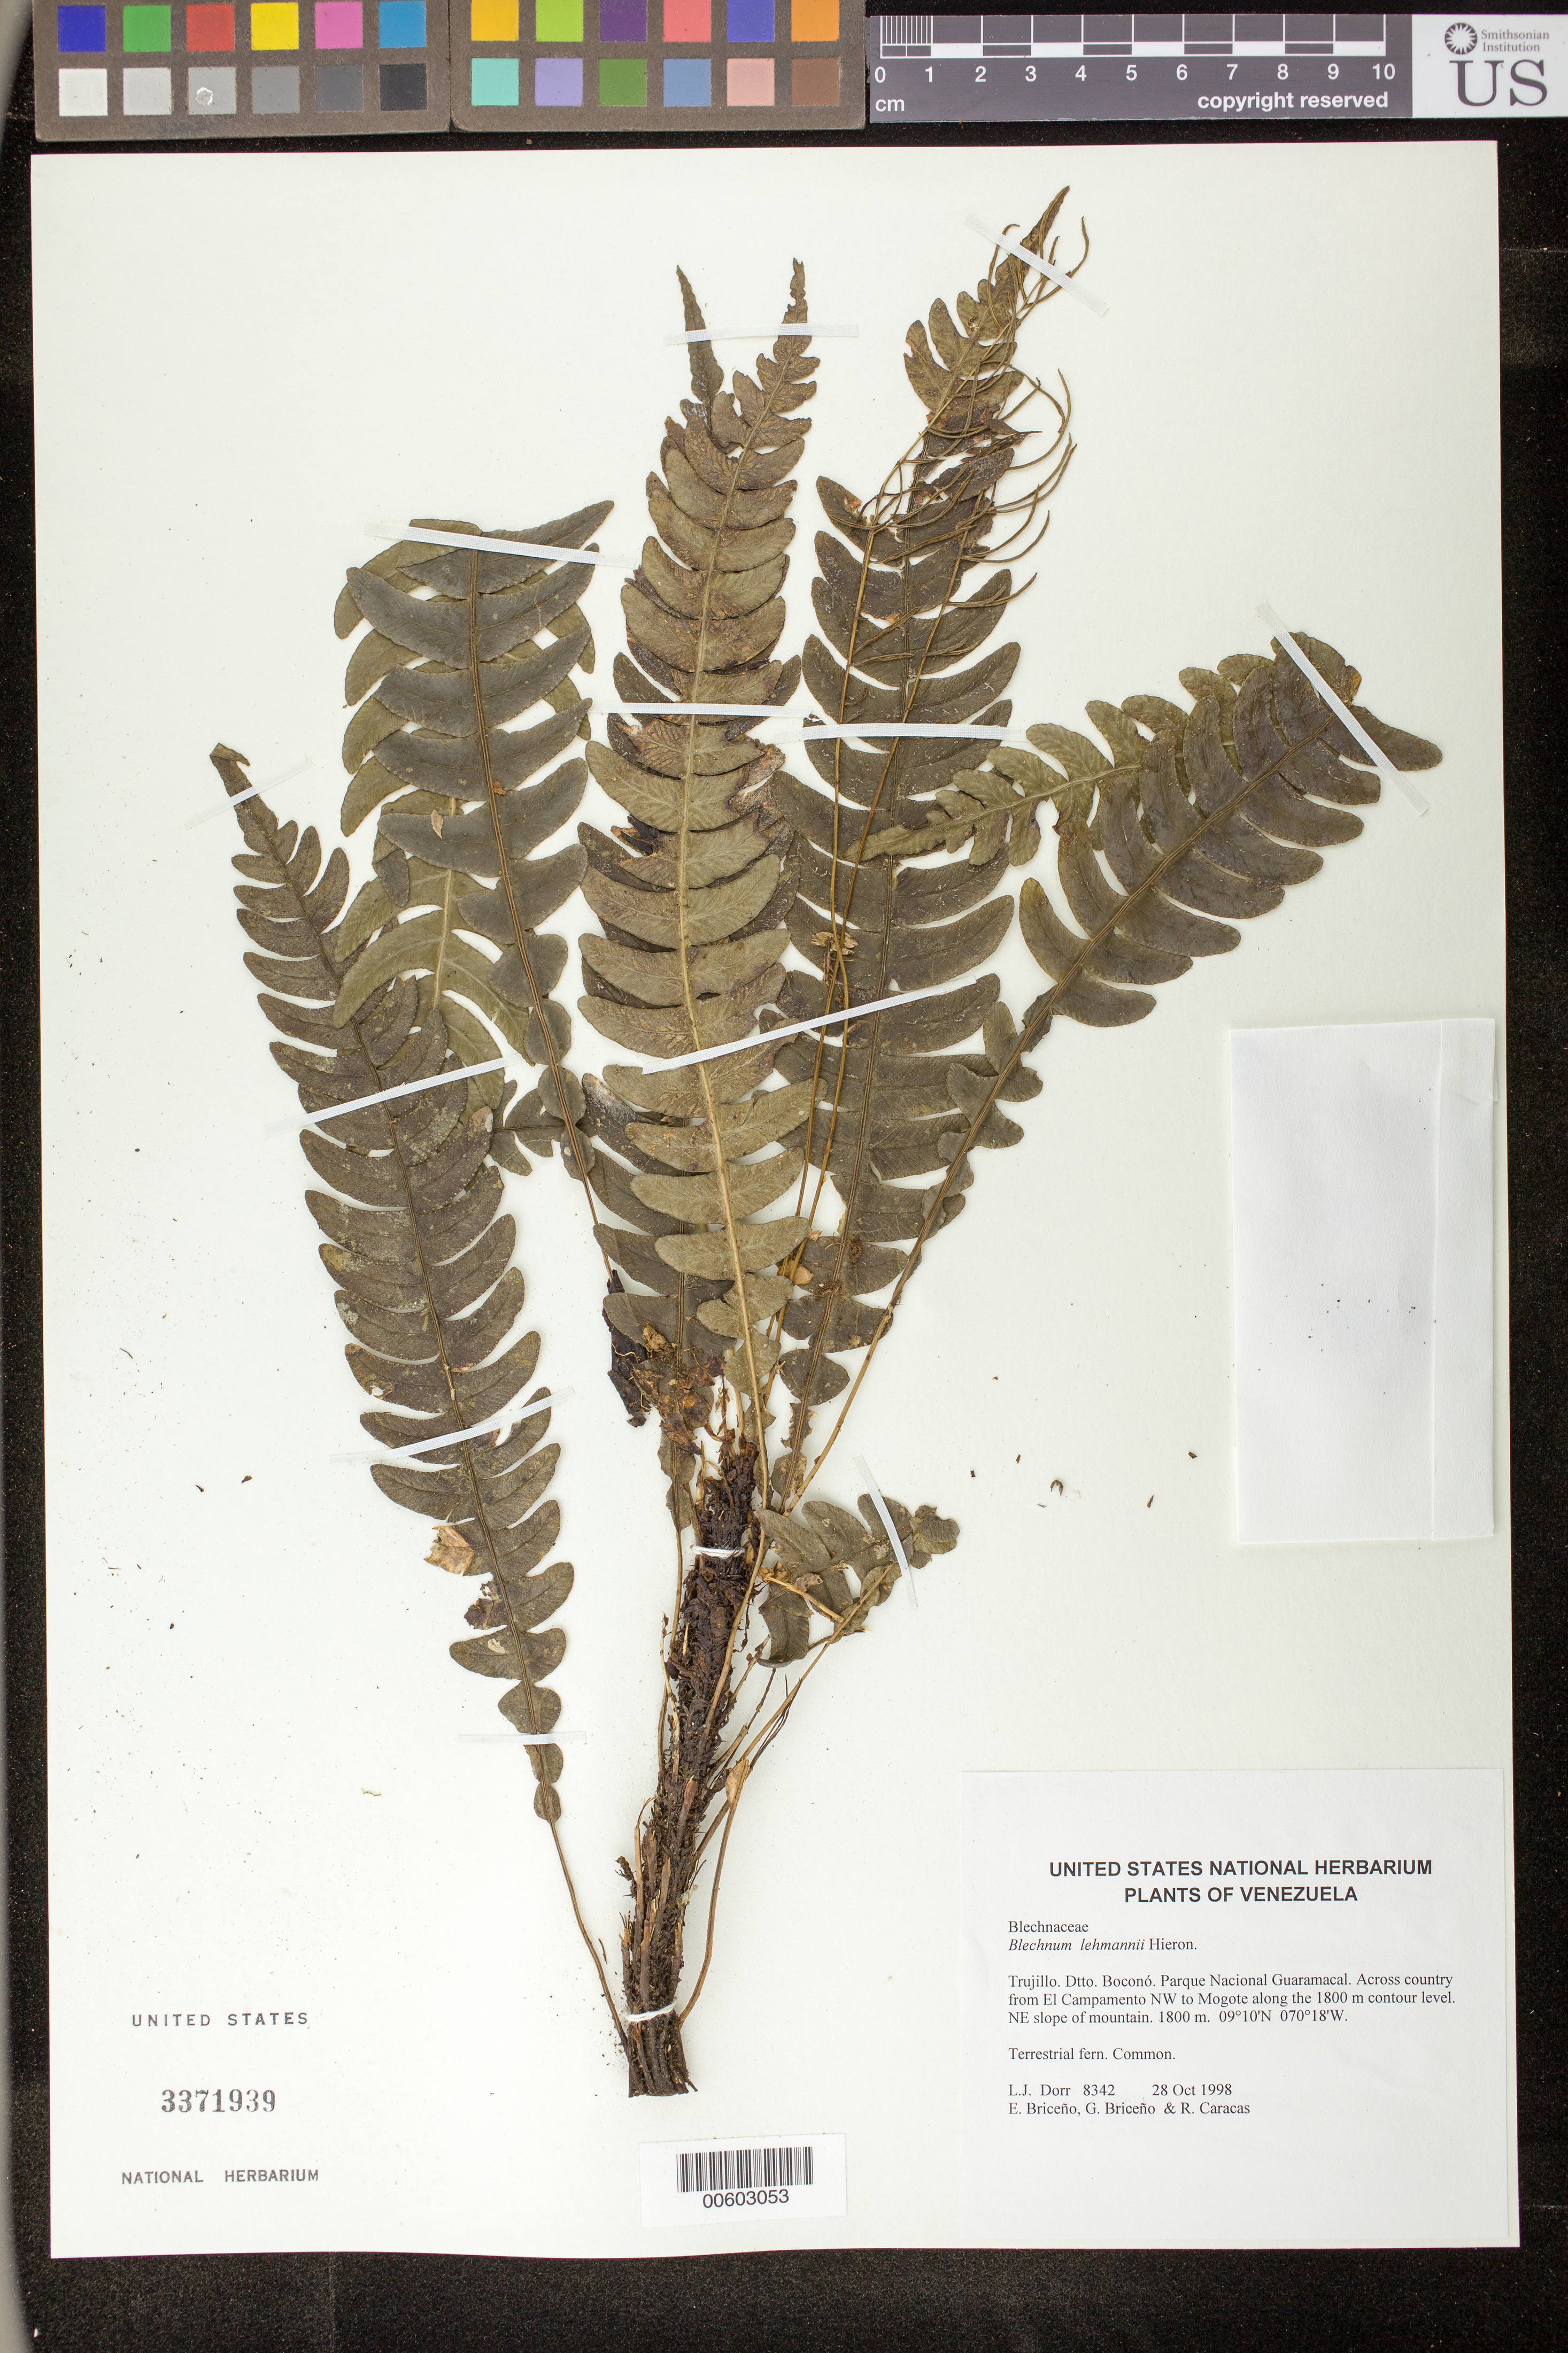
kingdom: Plantae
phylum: Tracheophyta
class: Polypodiopsida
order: Polypodiales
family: Blechnaceae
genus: Blechnum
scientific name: Blechnum lehmannii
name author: Hieron.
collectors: L. J. Dorr, E. Briceño, G. Briceño & R. Caracas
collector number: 8342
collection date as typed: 28 Oct 1998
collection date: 1998-10-28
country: Venezuela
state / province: Trujillo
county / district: Boconó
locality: Parque Nacional Guaramacal. Across country from El Campamento NW to Mogote along the 1800 m contour level. NE slope of mountain.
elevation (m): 1800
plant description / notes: PORT, UC, US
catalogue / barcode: US 3371939